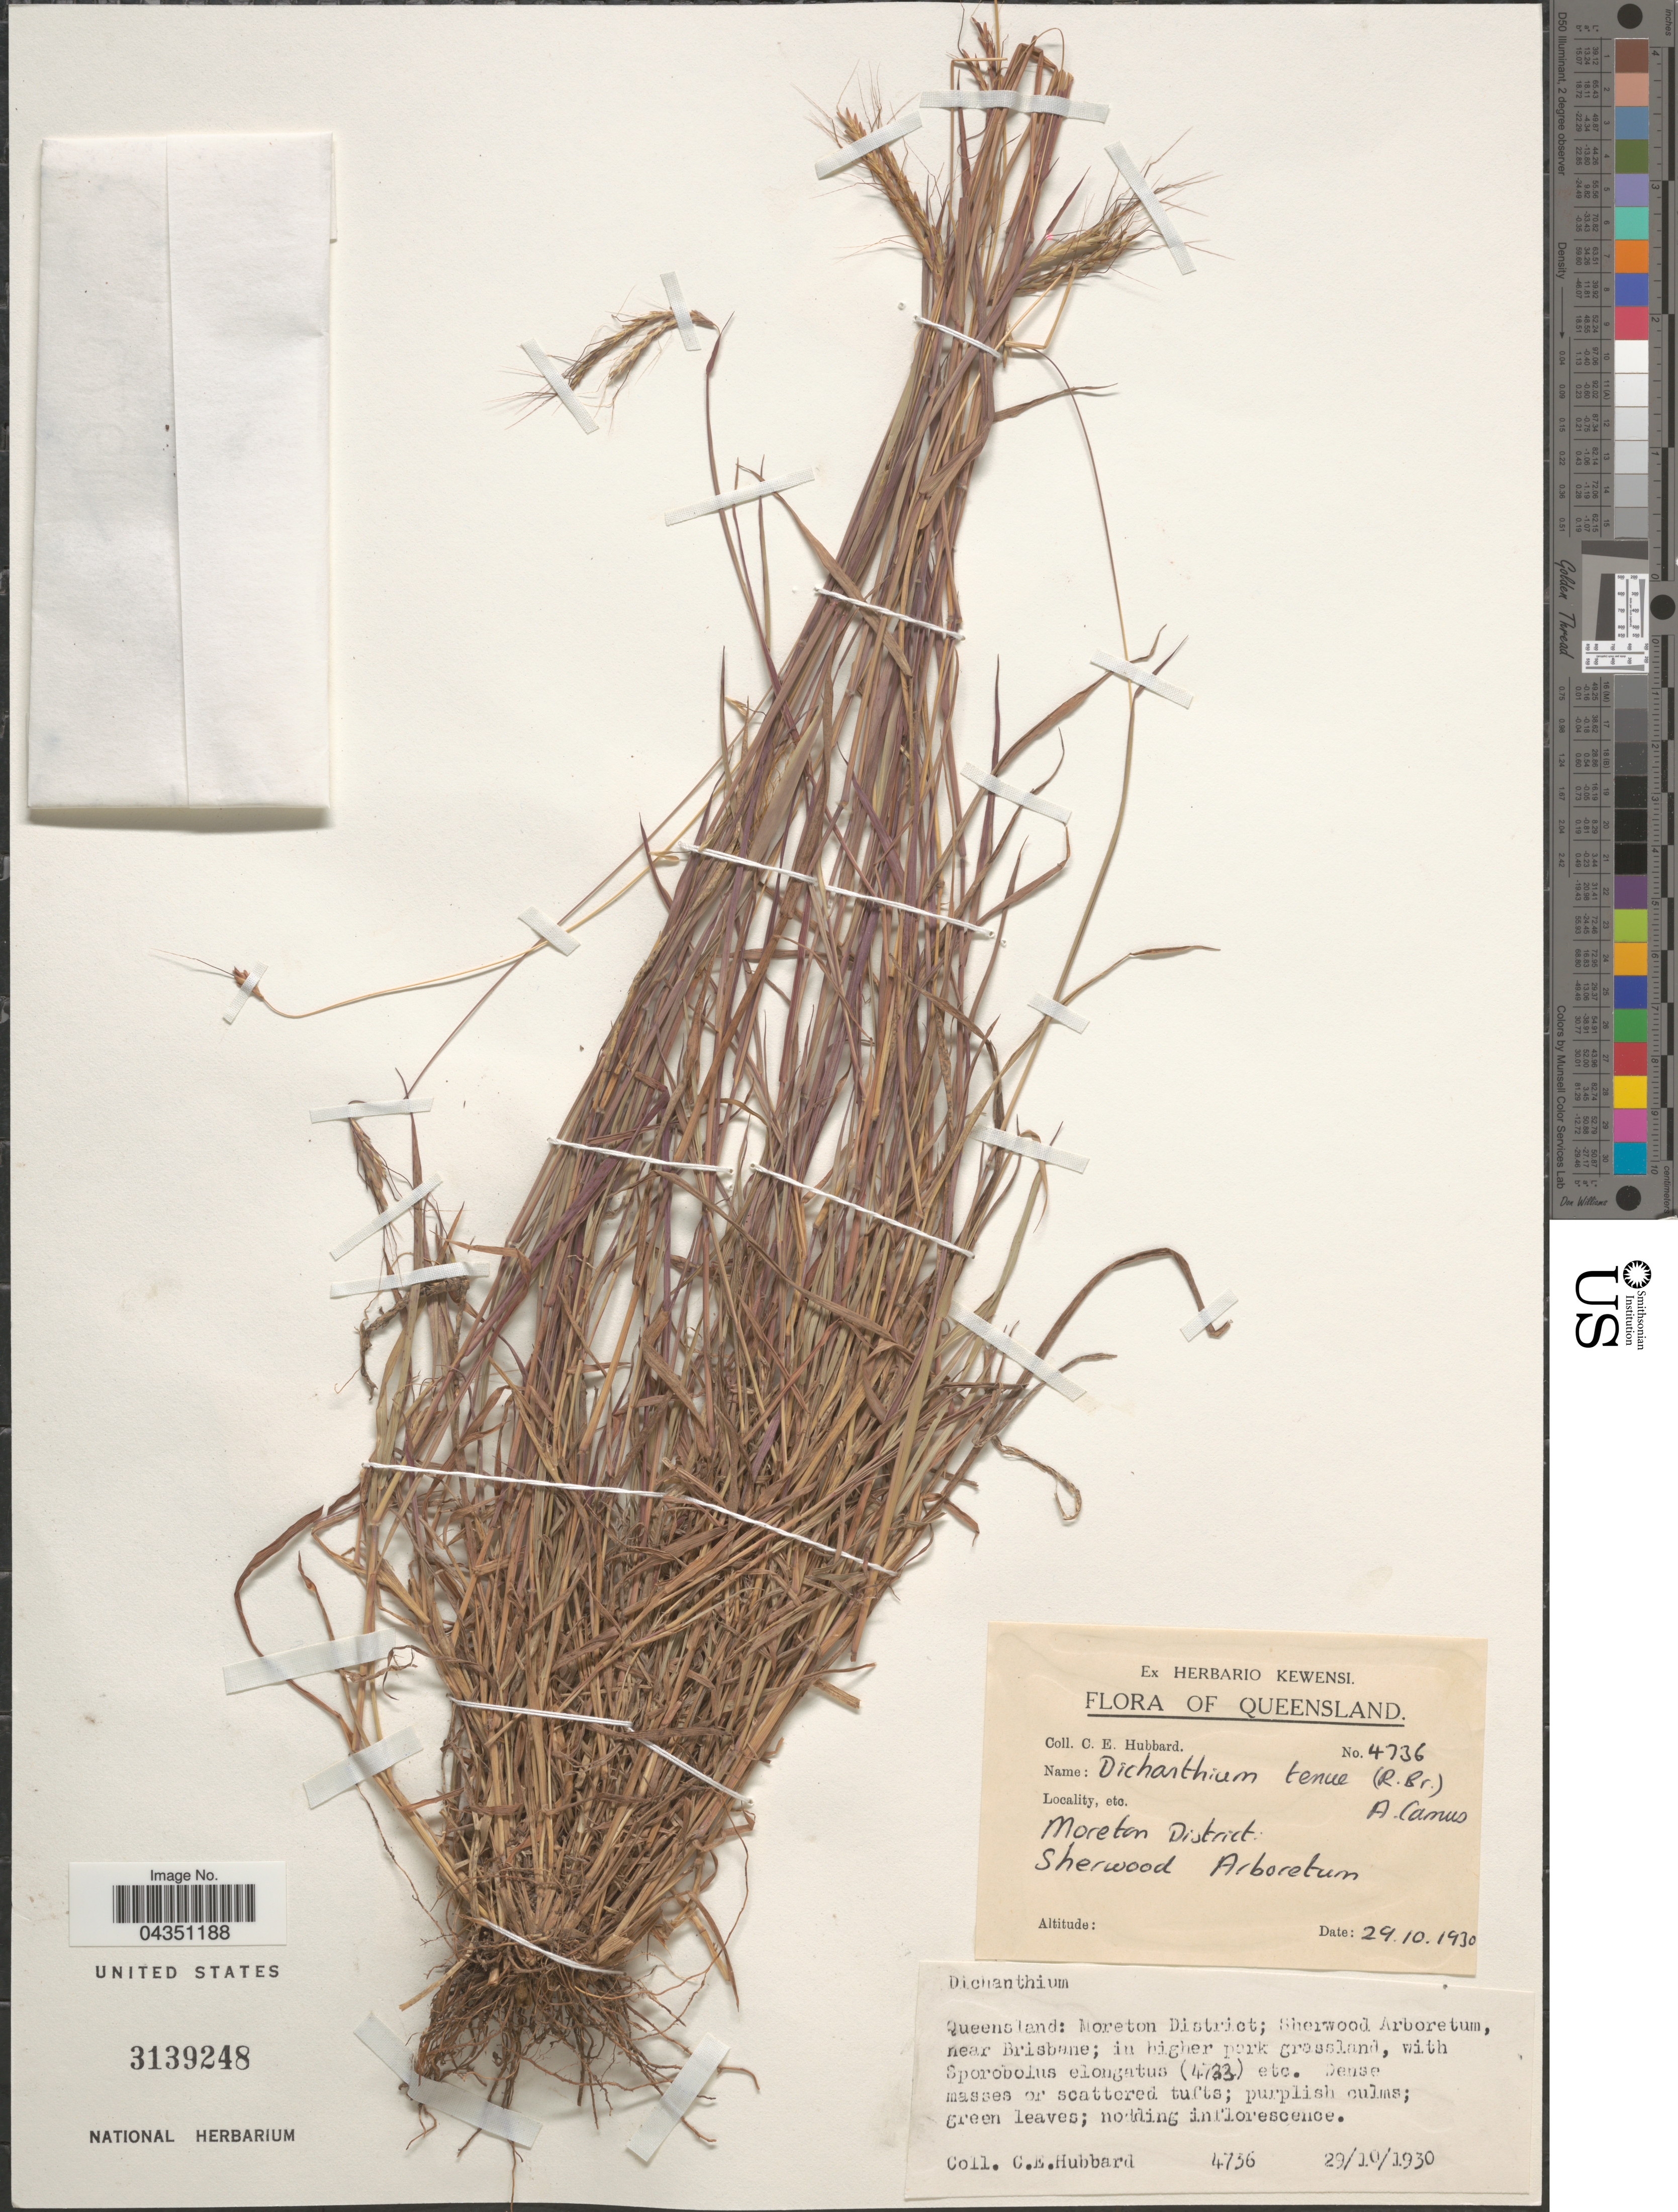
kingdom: Plantae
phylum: Tracheophyta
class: Liliopsida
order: Poales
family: Poaceae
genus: Dichanthium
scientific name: Dichanthium tenue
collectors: C. E. Hubbard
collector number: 4736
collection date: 1930-10-29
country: Australia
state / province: Queensland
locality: Moreton District: Sherwood Arboretum, near Brisbane.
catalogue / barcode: US 3139248